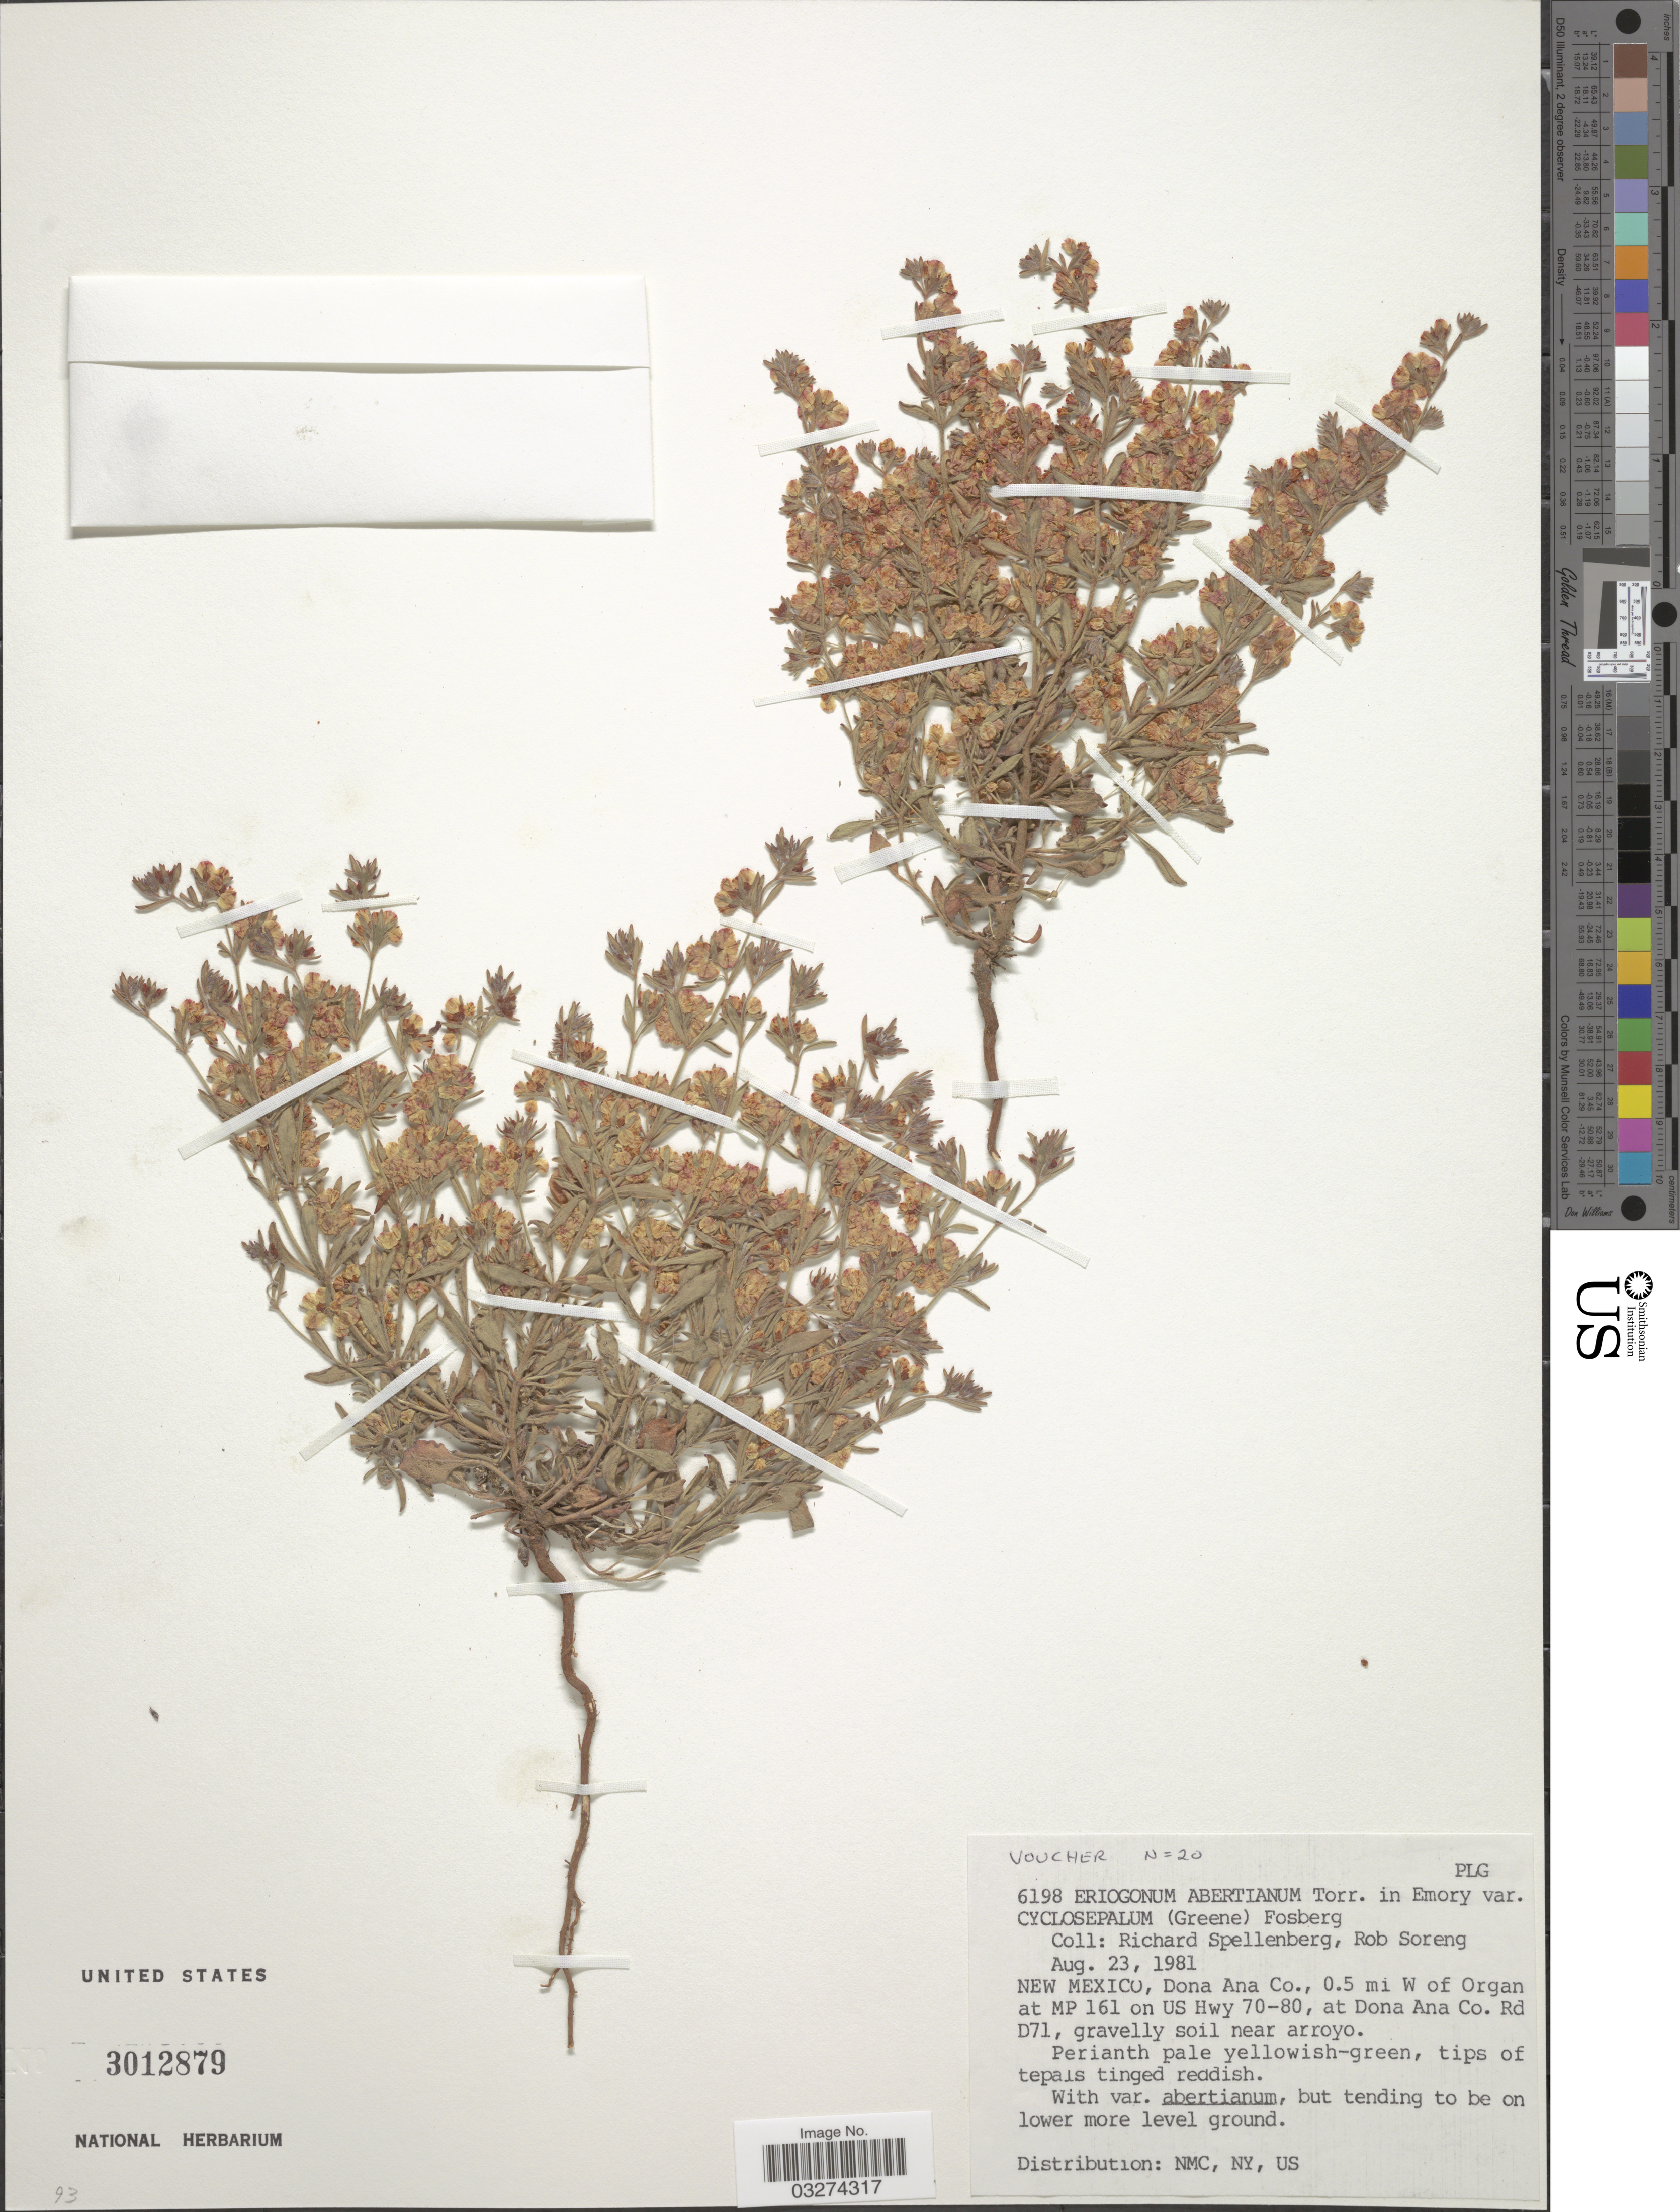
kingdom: Plantae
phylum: Tracheophyta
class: Magnoliopsida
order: Caryophyllales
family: Polygonaceae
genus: Eriogonum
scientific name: Eriogonum abertianum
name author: Torr.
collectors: R. Spellenberg & R. J. Soreng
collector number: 6198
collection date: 1981-08-23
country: United States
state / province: New Mexico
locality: Dona Ana Co., 0.5 mi W of Organ at MP 161 on USHwy 70-80, at Dona Ana Co. Rd D71, gravelly soil near arroyo.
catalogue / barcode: US 3012879